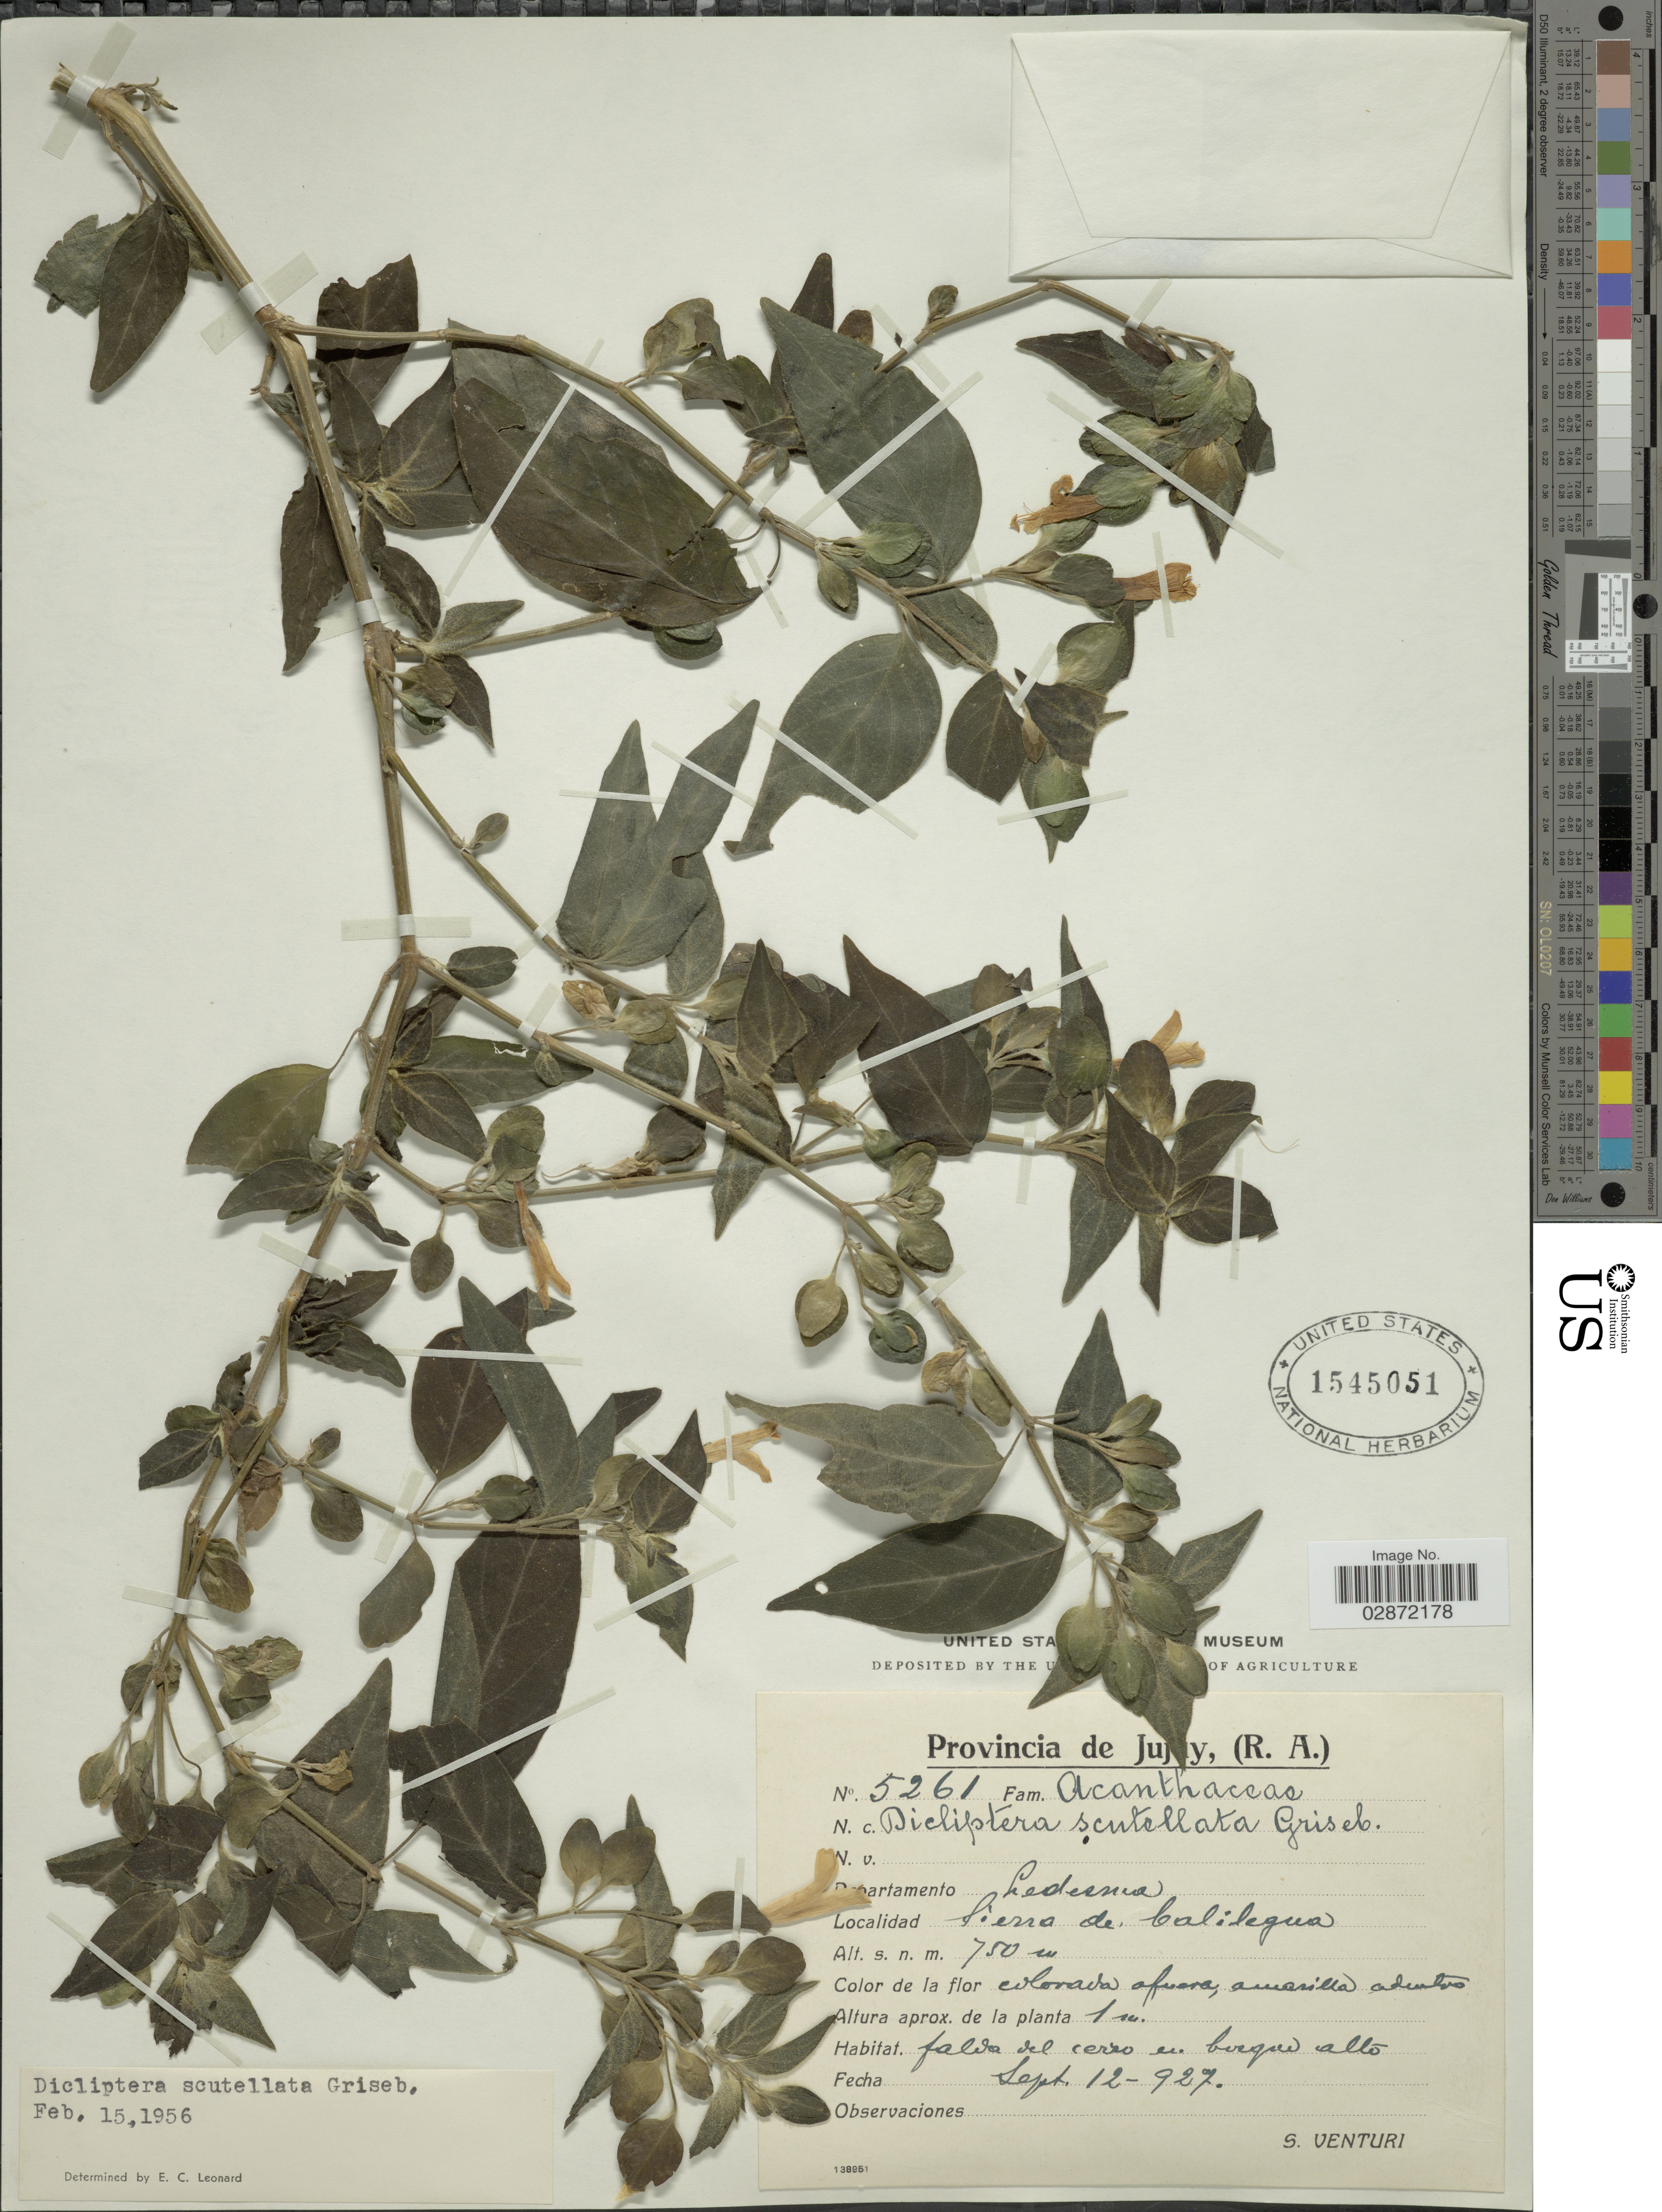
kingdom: Plantae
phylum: Tracheophyta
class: Magnoliopsida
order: Lamiales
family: Acanthaceae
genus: Dicliptera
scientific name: Dicliptera scutellata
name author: Griseb.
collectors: S. Venturi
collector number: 5261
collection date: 1927-09-12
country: Argentina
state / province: Jujuy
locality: Provincia de Jujuy, (R.A.). Departamento Ledesma. Sierra de Calilegua.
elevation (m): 750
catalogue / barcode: US 1545051